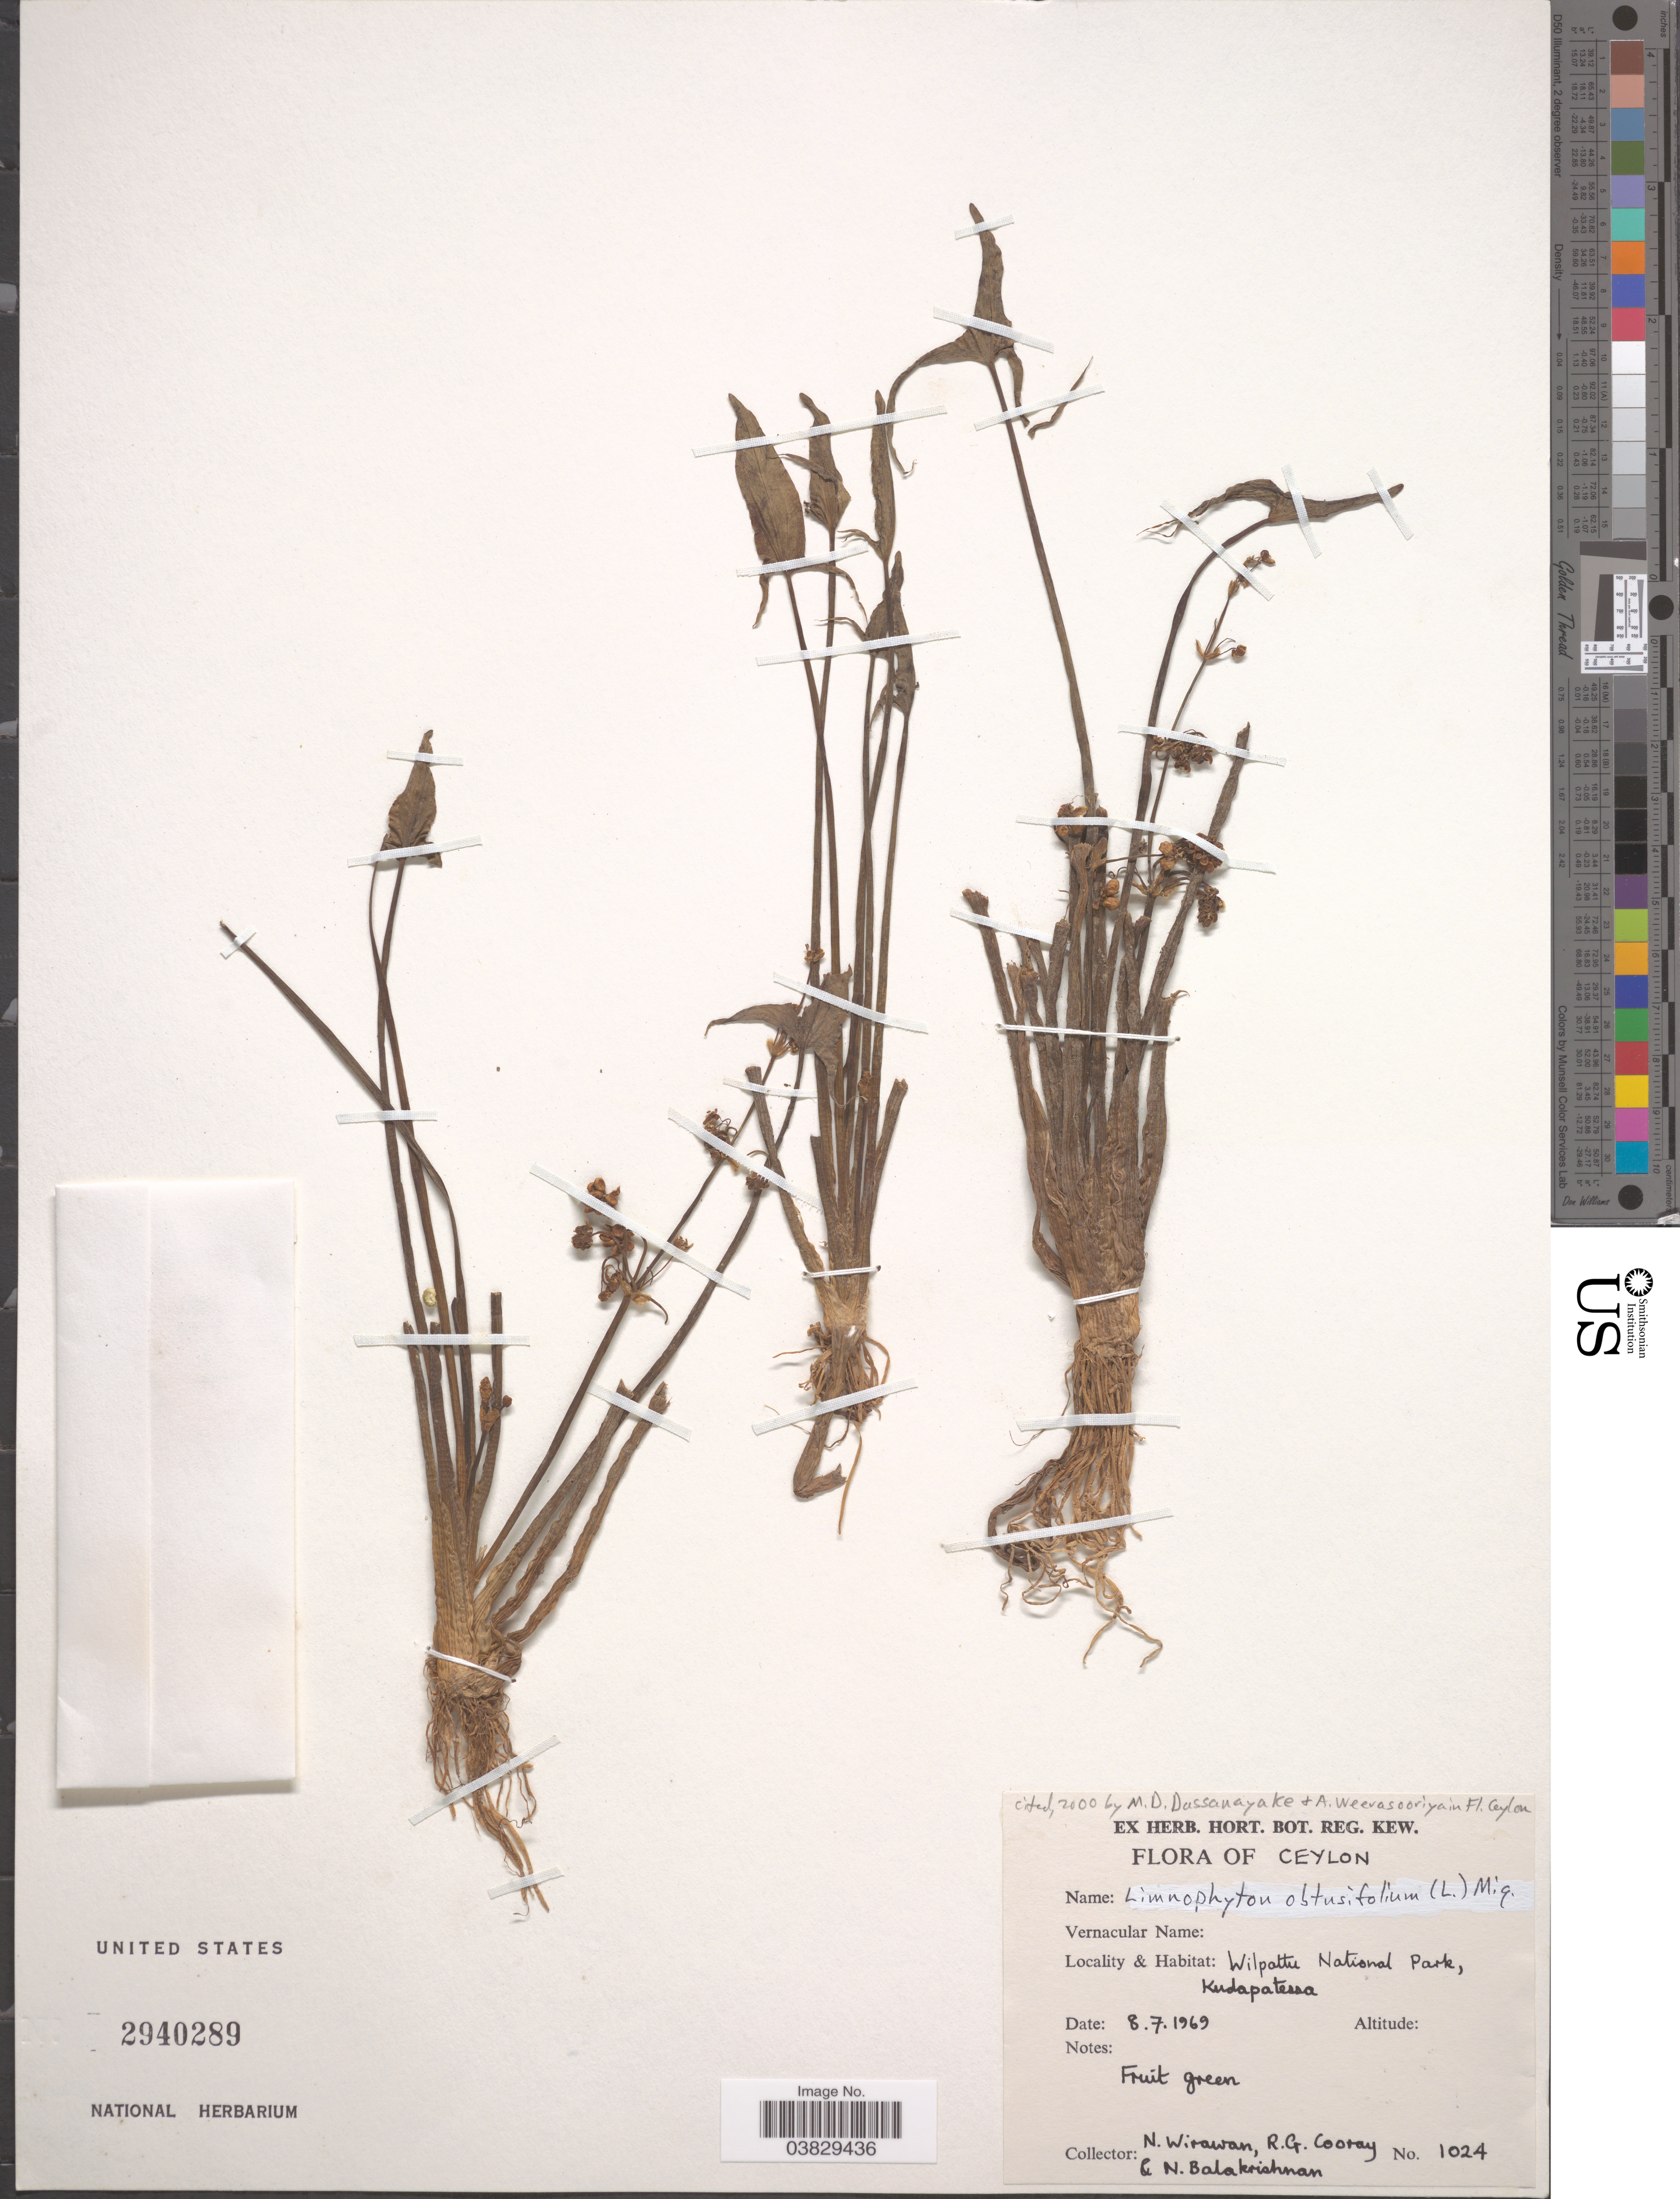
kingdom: Plantae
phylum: Tracheophyta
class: Liliopsida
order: Alismatales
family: Alismataceae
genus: Limnophyton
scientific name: Limnophyton obtusifolium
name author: (L.) Miq.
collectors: N. Wirawan, R. Cooray & N. Balakrishnan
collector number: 1024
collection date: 1969-07-08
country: Sri Lanka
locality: Ceylon. Wilpattu National Park, Kudapatessa.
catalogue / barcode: US 2940289